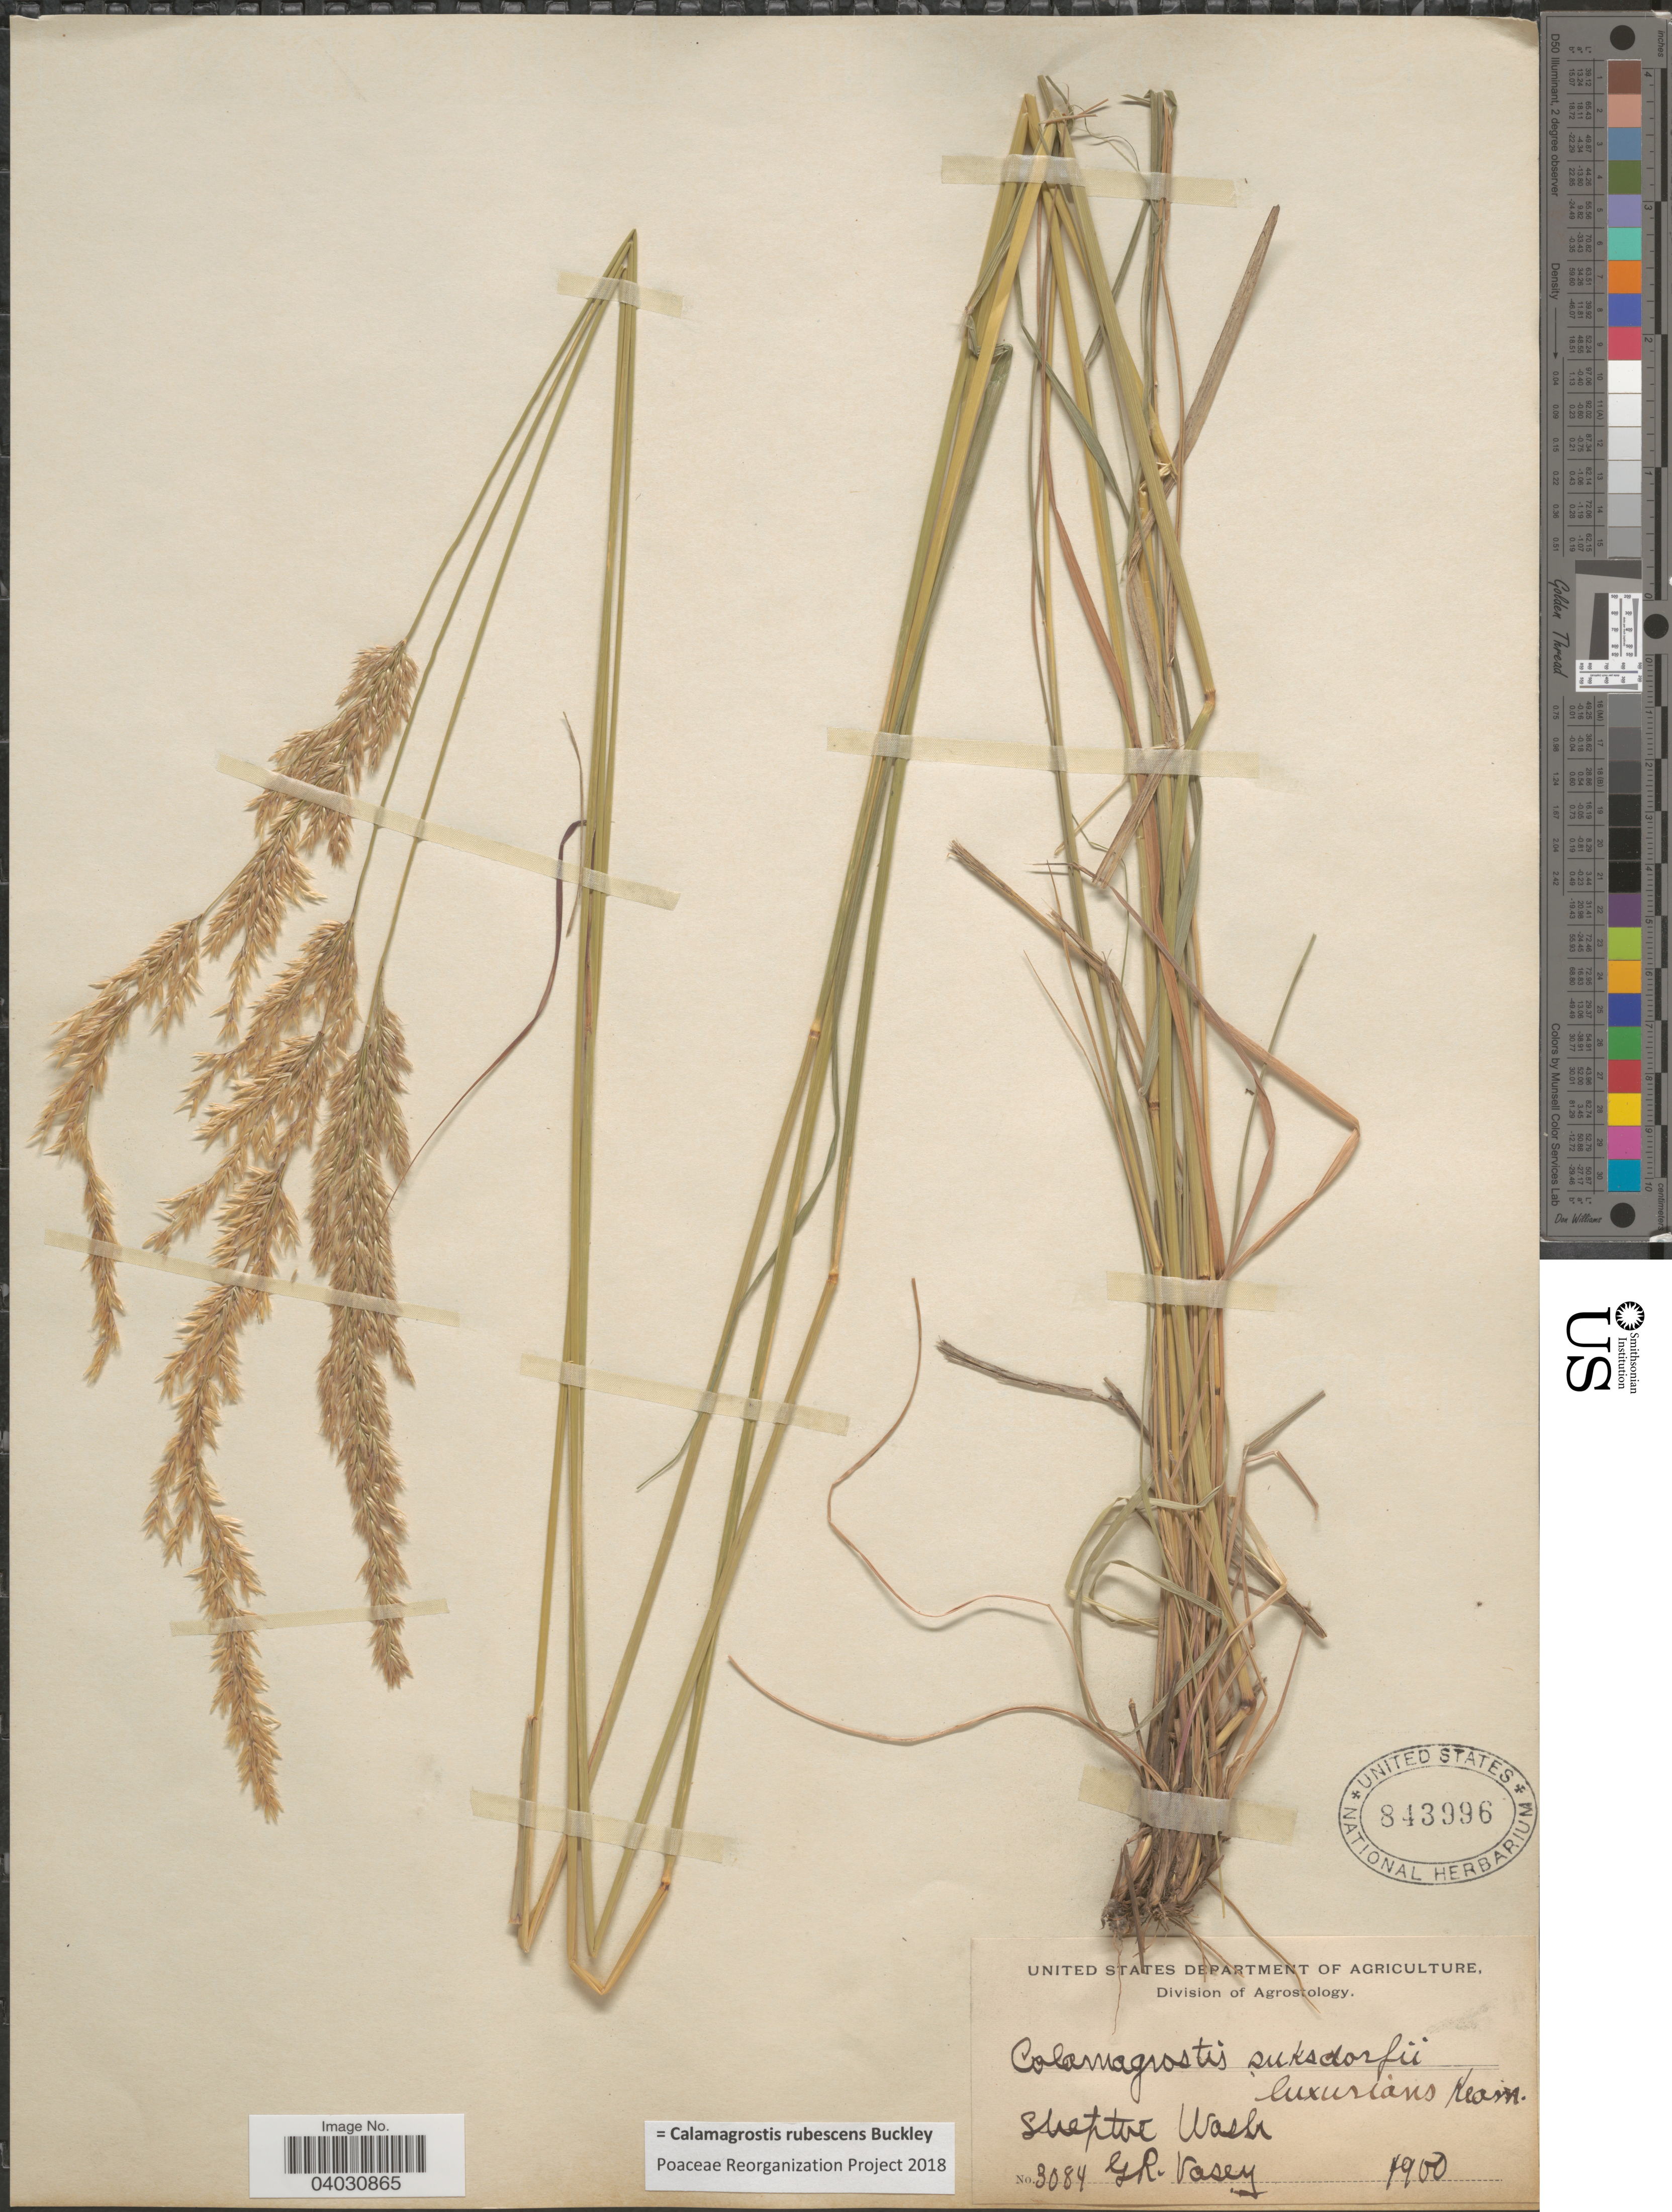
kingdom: Plantae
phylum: Tracheophyta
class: Liliopsida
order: Poales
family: Poaceae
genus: Calamagrostis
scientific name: Calamagrostis rubescens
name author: Buckley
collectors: G. R. Vasey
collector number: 3084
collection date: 1900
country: United States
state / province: Washington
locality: Steptoe.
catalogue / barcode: US 843996